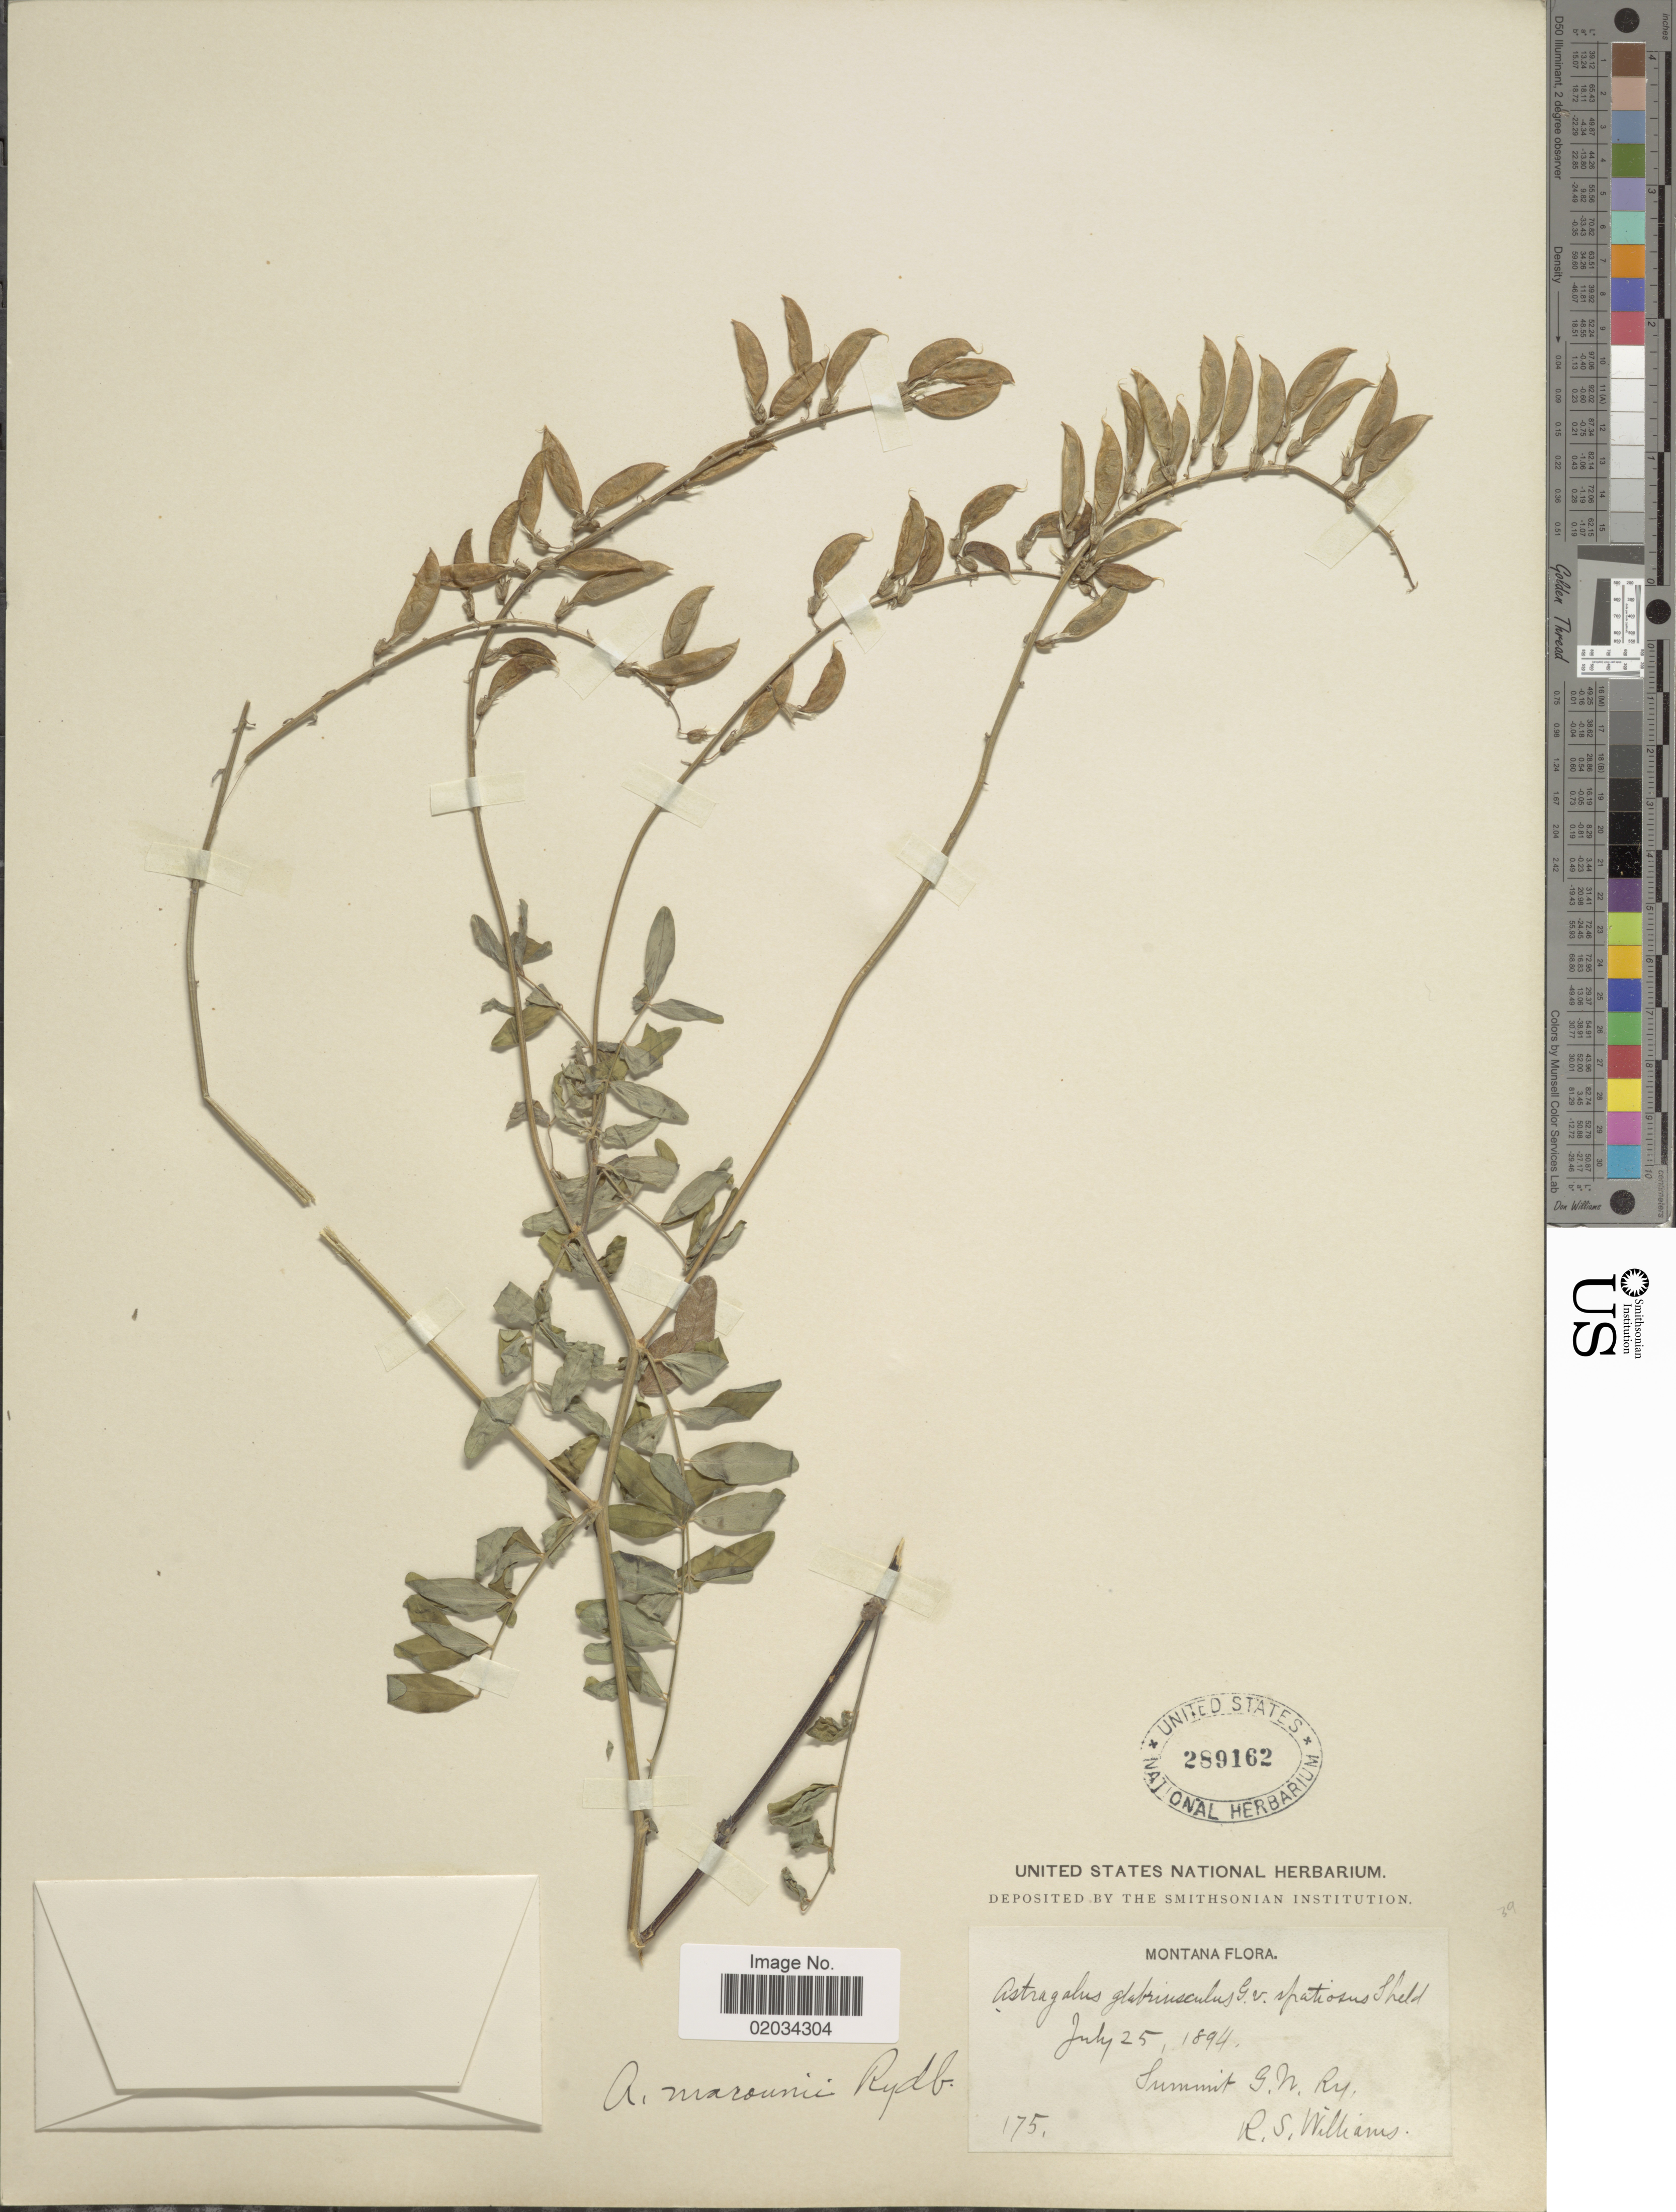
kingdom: Plantae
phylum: Tracheophyta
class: Magnoliopsida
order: Fabales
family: Fabaceae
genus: Astragalus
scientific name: Astragalus robbinsii var. minor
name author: (Hook.) Barneby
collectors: R. S. Williams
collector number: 175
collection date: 1894-07-25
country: United States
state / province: Montana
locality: Summit G.W. Ry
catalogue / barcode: US 289162